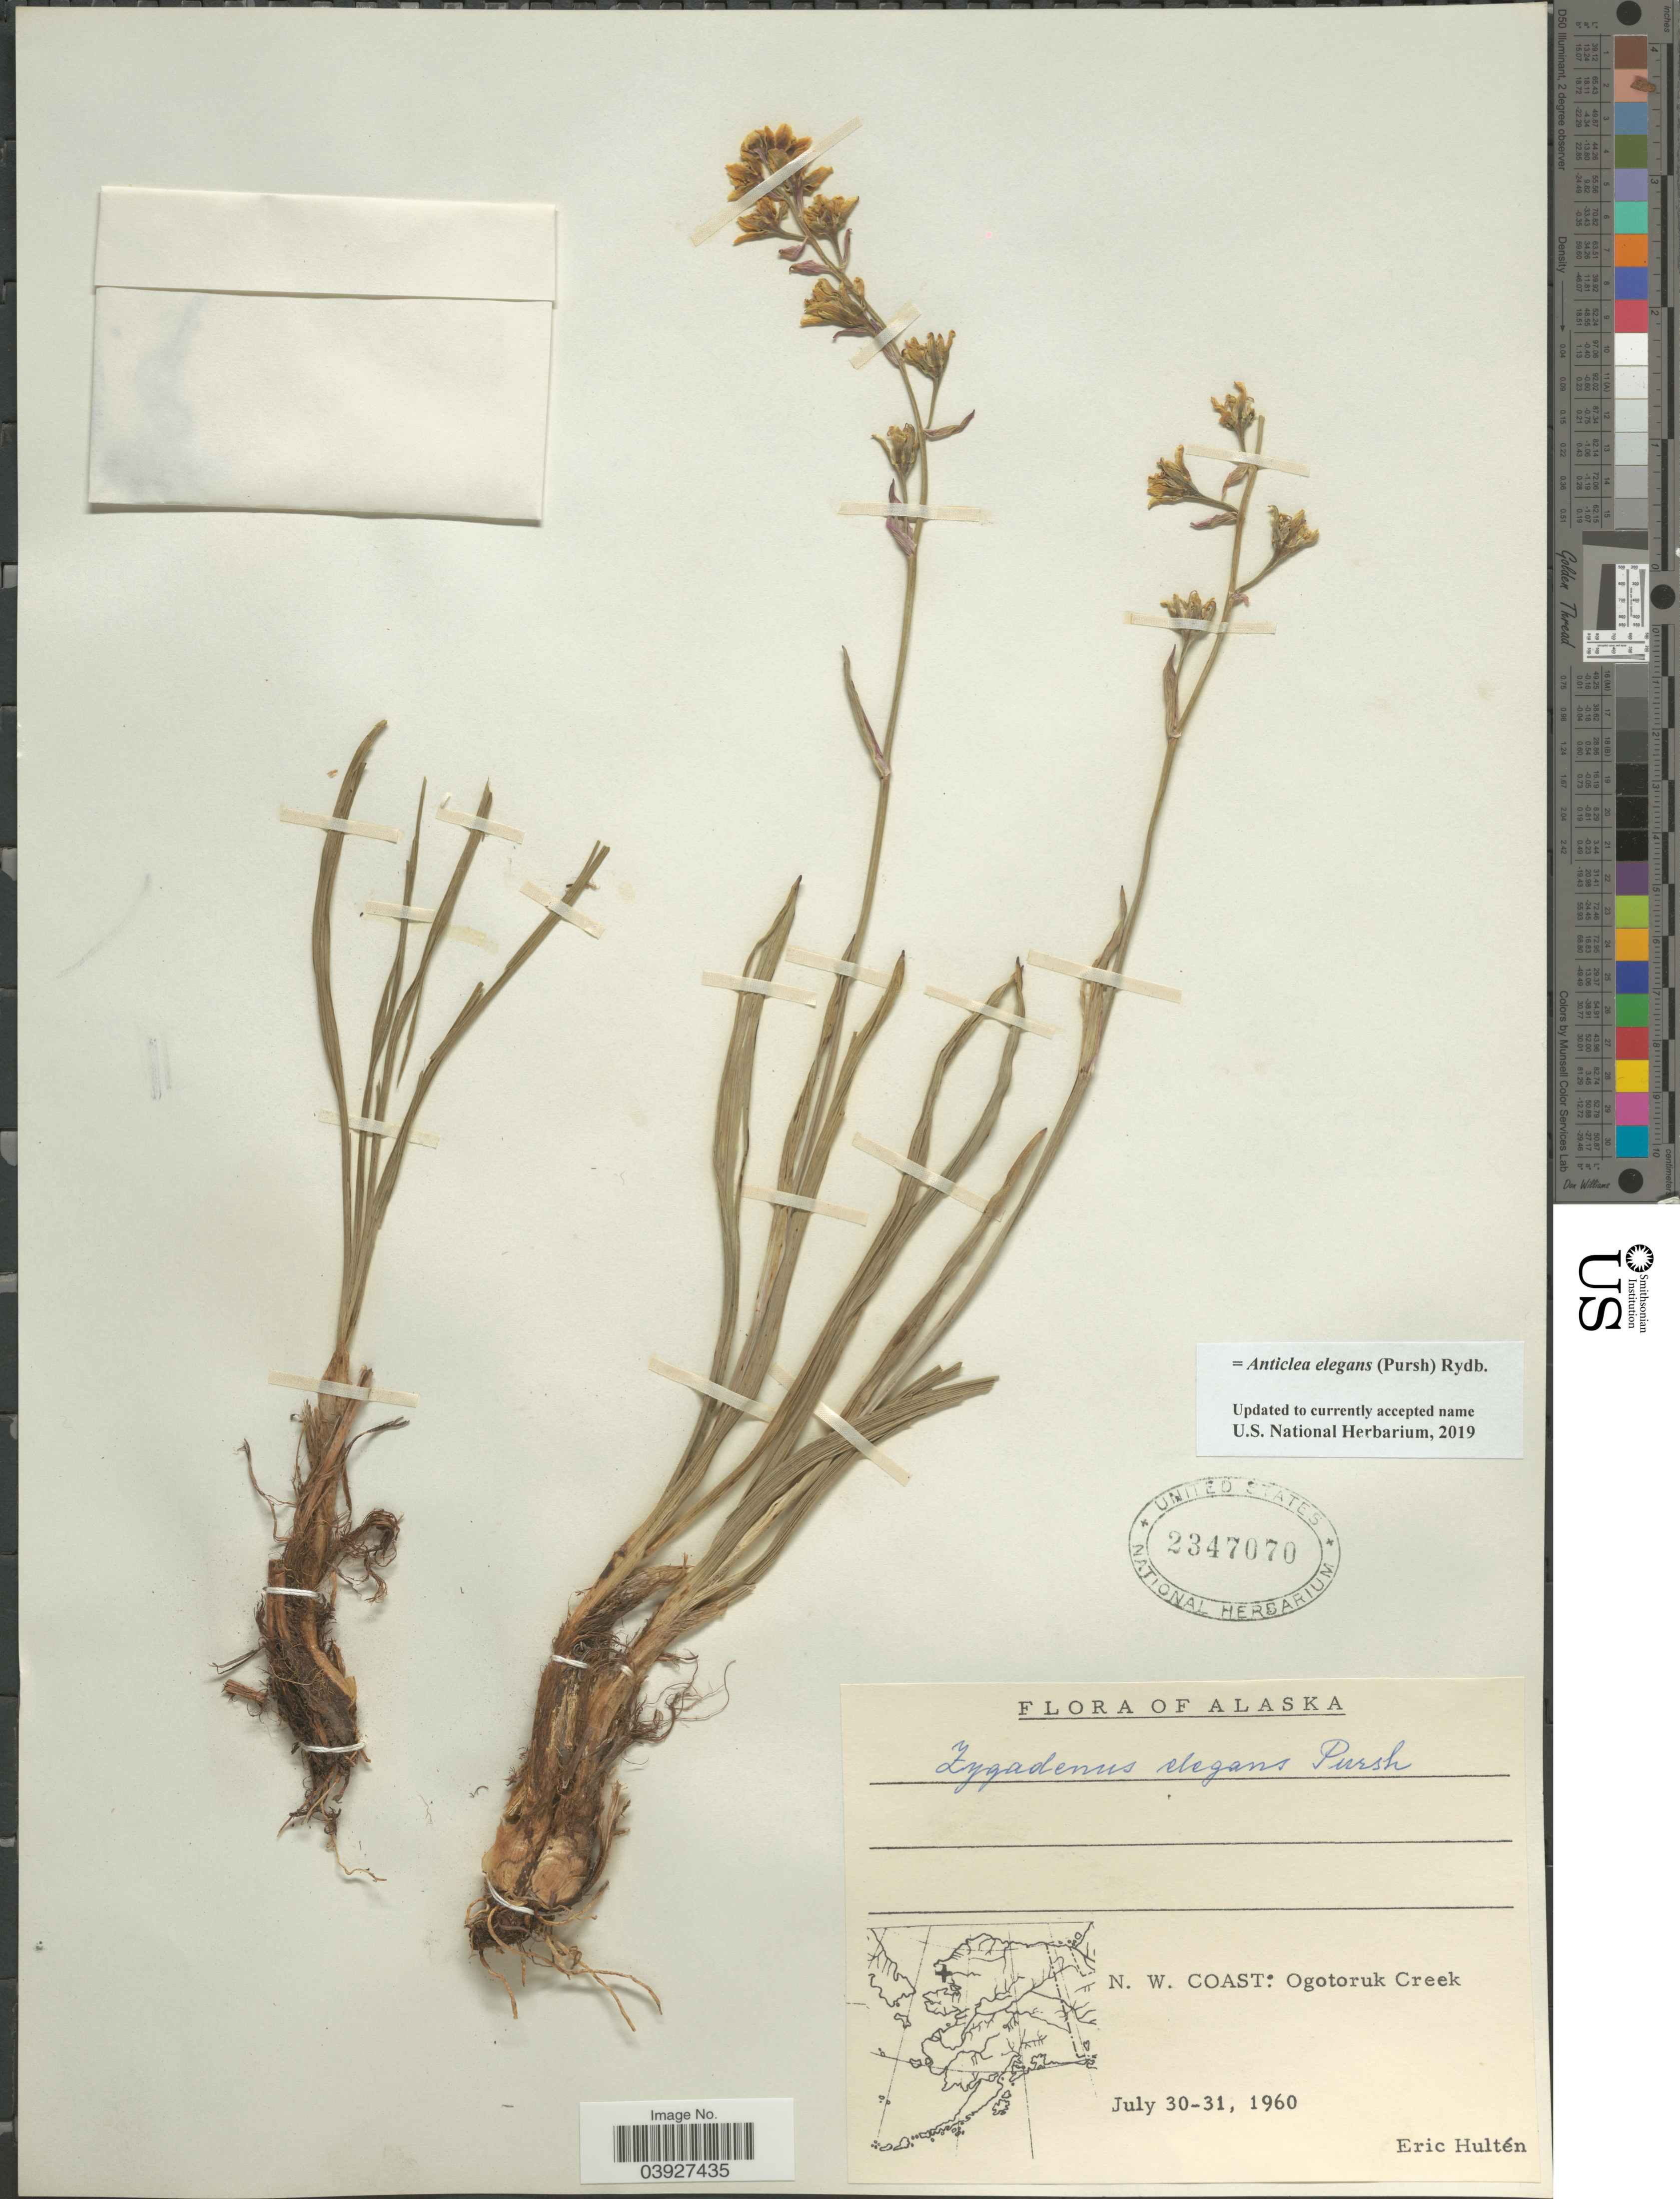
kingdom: Plantae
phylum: Tracheophyta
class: Liliopsida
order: Liliales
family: Melanthiaceae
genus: Anticlea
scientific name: Anticlea elegans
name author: (Pursh) Rydb.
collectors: E. G. Hultén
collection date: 1960-07-30/1960-07-31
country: United States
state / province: Alaska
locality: N. W. Coast: Ogotoruk Creek.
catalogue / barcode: US 2347070